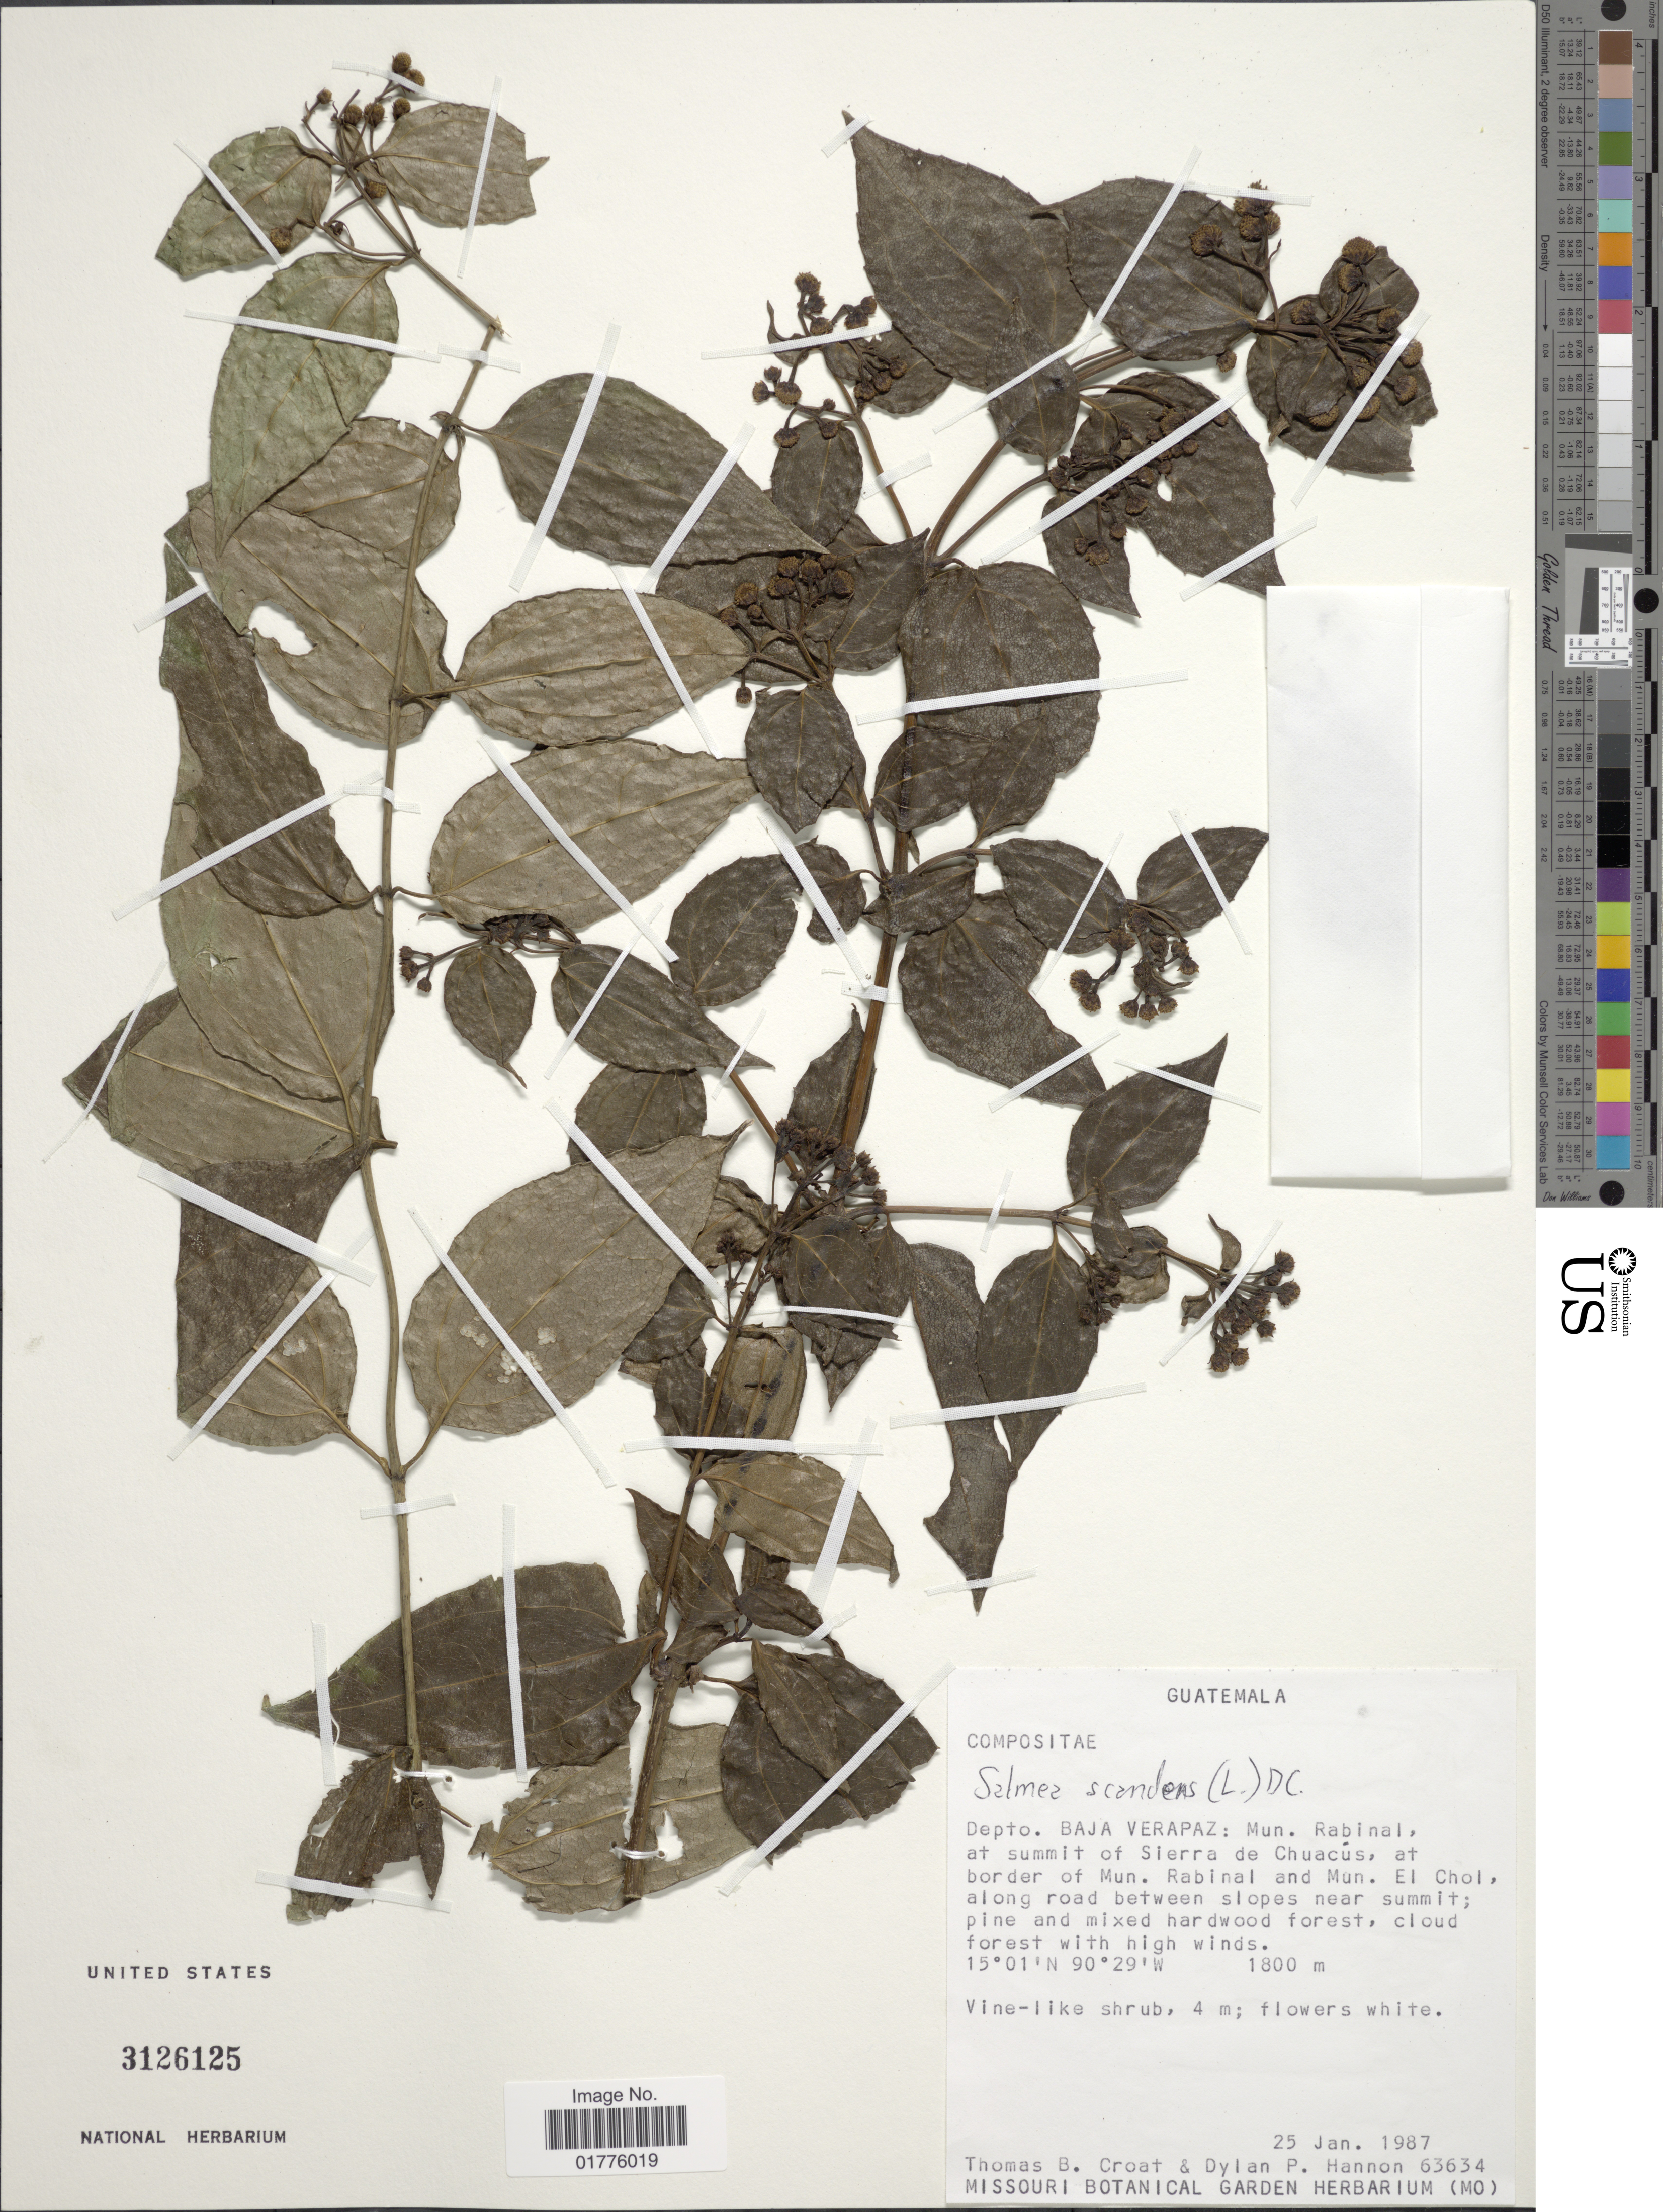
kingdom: Plantae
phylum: Tracheophyta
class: Magnoliopsida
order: Asterales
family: Asteraceae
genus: Salmea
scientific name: Salmea scandens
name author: (L.) DC.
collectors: T. B. Croat & D. Hannon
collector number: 63634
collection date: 1987-01-25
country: Guatemala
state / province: Baja Verapaz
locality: Mun. Rabinal, at summit of Sierra de Chuacus, at border of mun. Rabinal and Mun. El Chol, along road between slopes near summit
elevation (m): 1800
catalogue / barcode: US 3126125